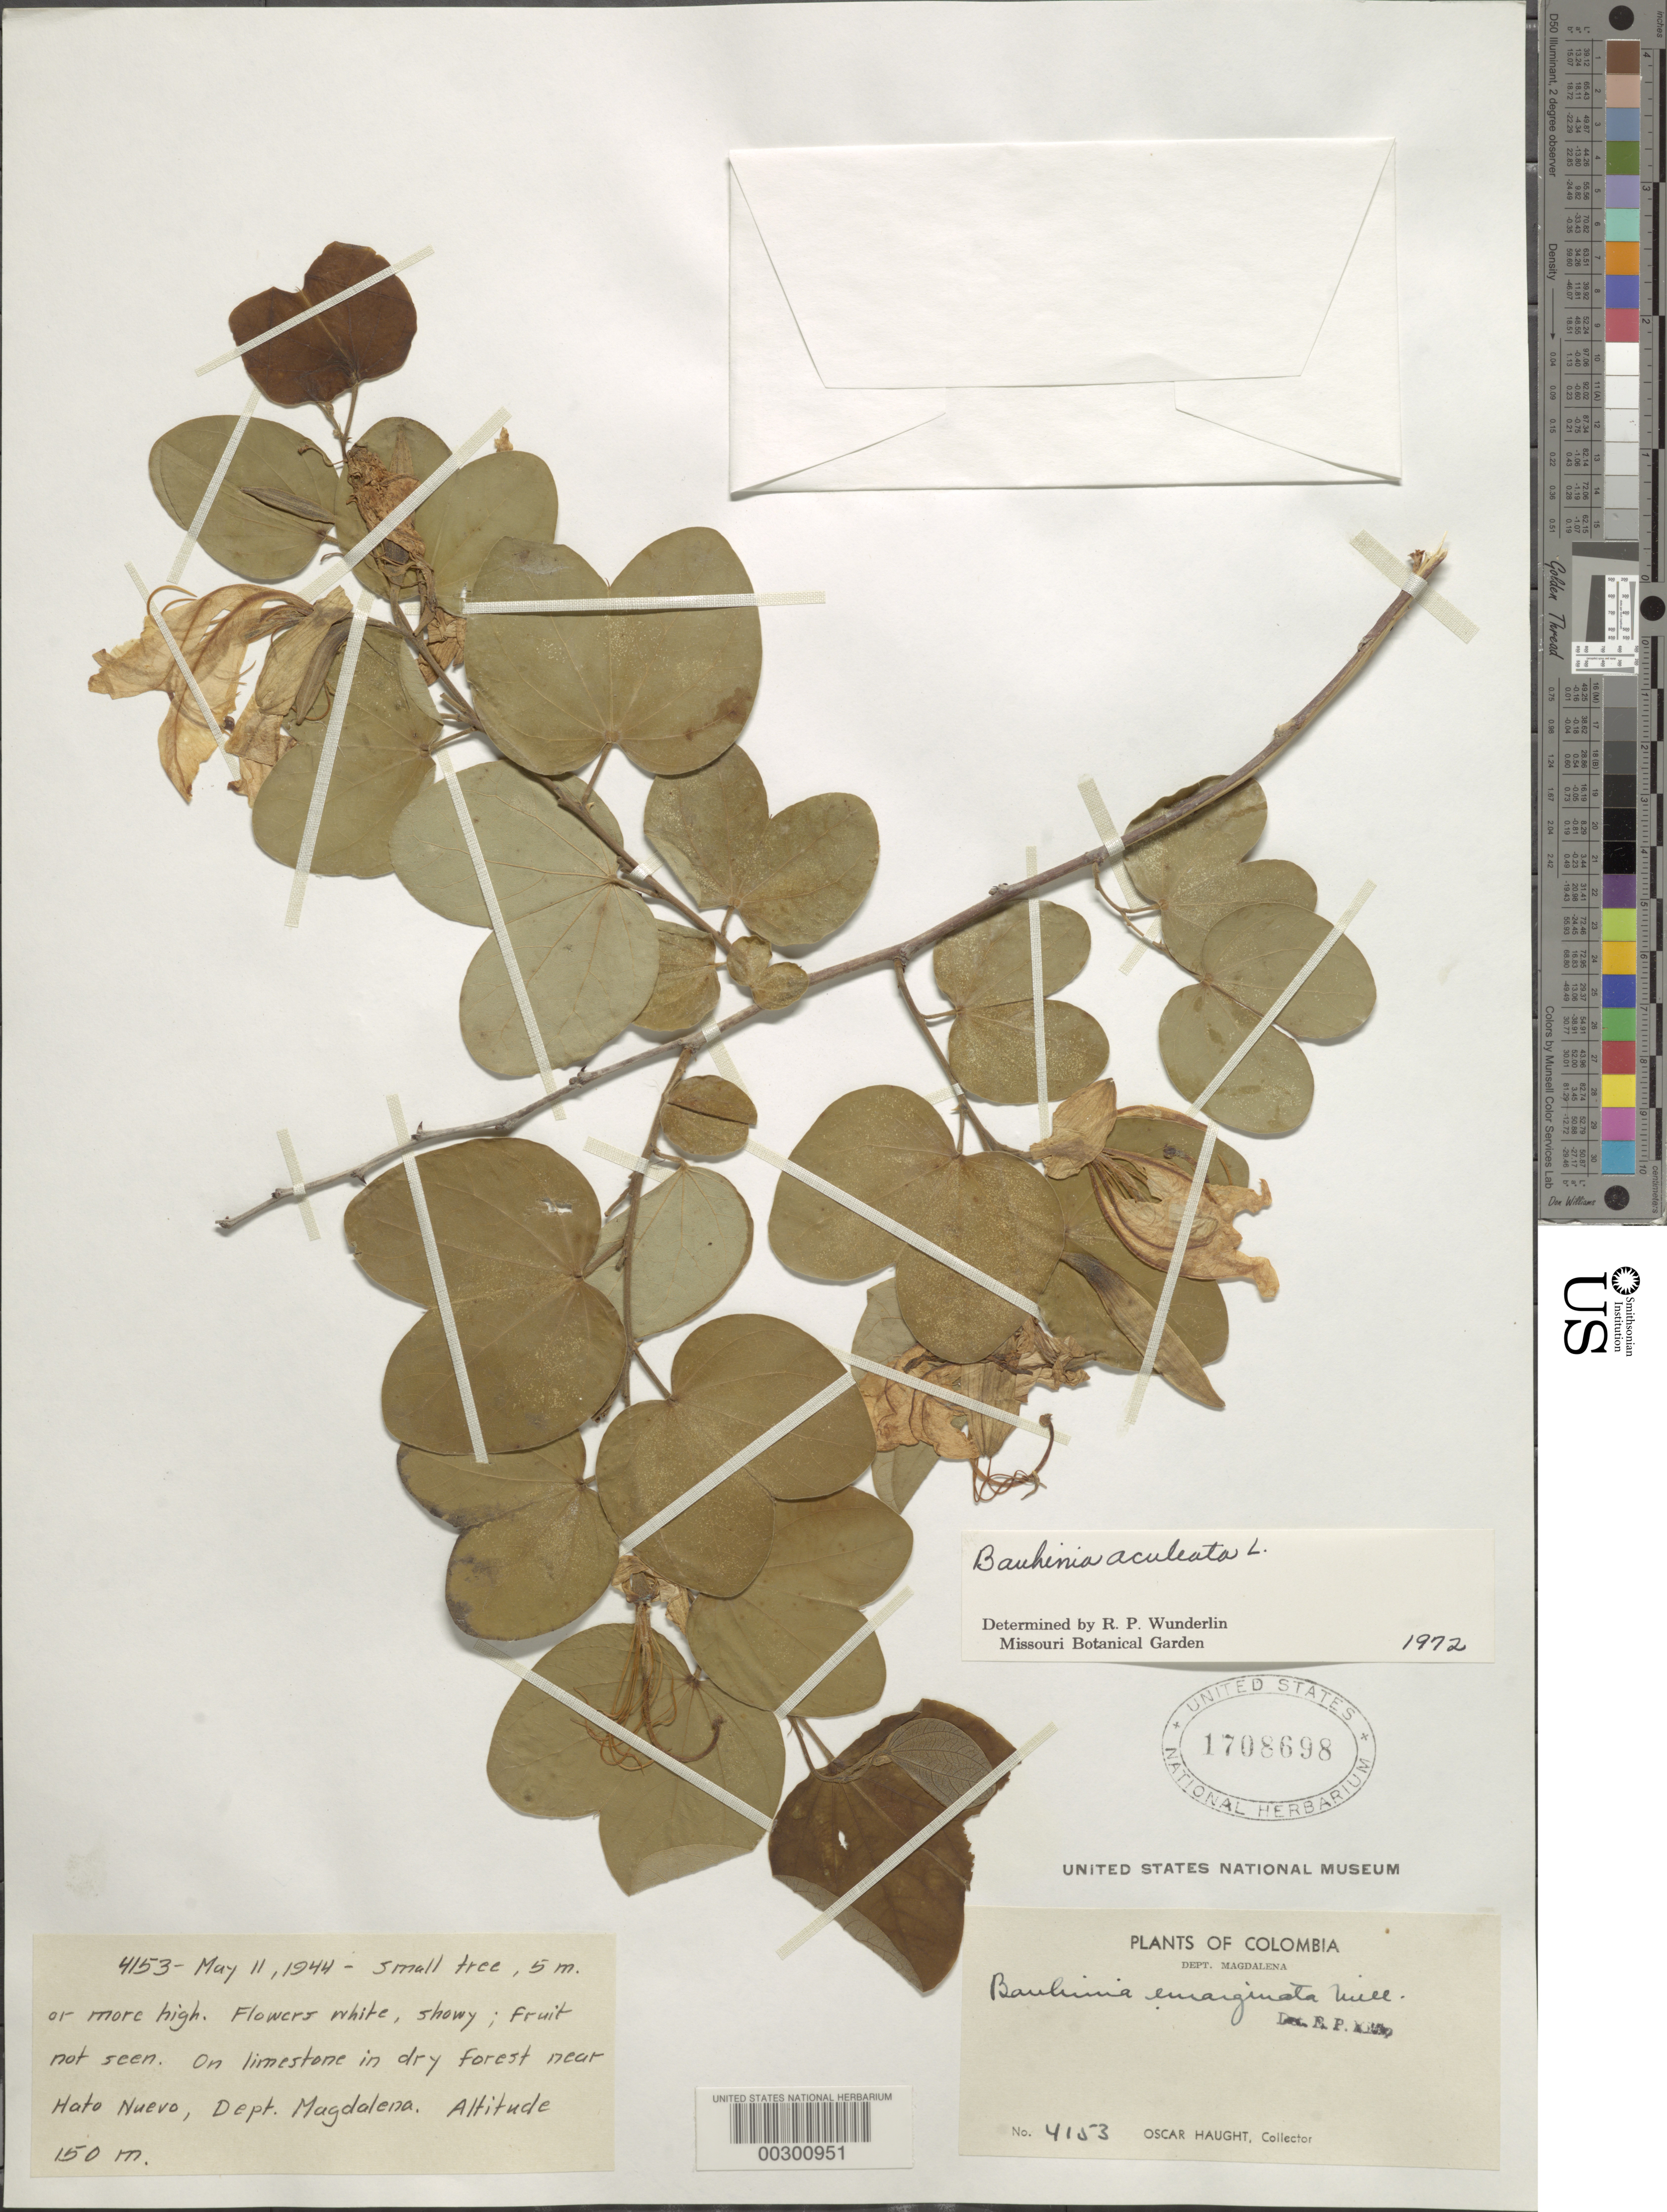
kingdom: Plantae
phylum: Tracheophyta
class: Magnoliopsida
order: Fabales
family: Fabaceae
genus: Bauhinia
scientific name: Bauhinia aculeata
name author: L.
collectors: O. L. Haught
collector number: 4153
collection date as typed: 11 May 1944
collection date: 1944-05-11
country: Colombia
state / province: Magdalena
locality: Near Hato Nuevo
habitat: On limestone in dry forest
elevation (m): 150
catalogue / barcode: US 1708698